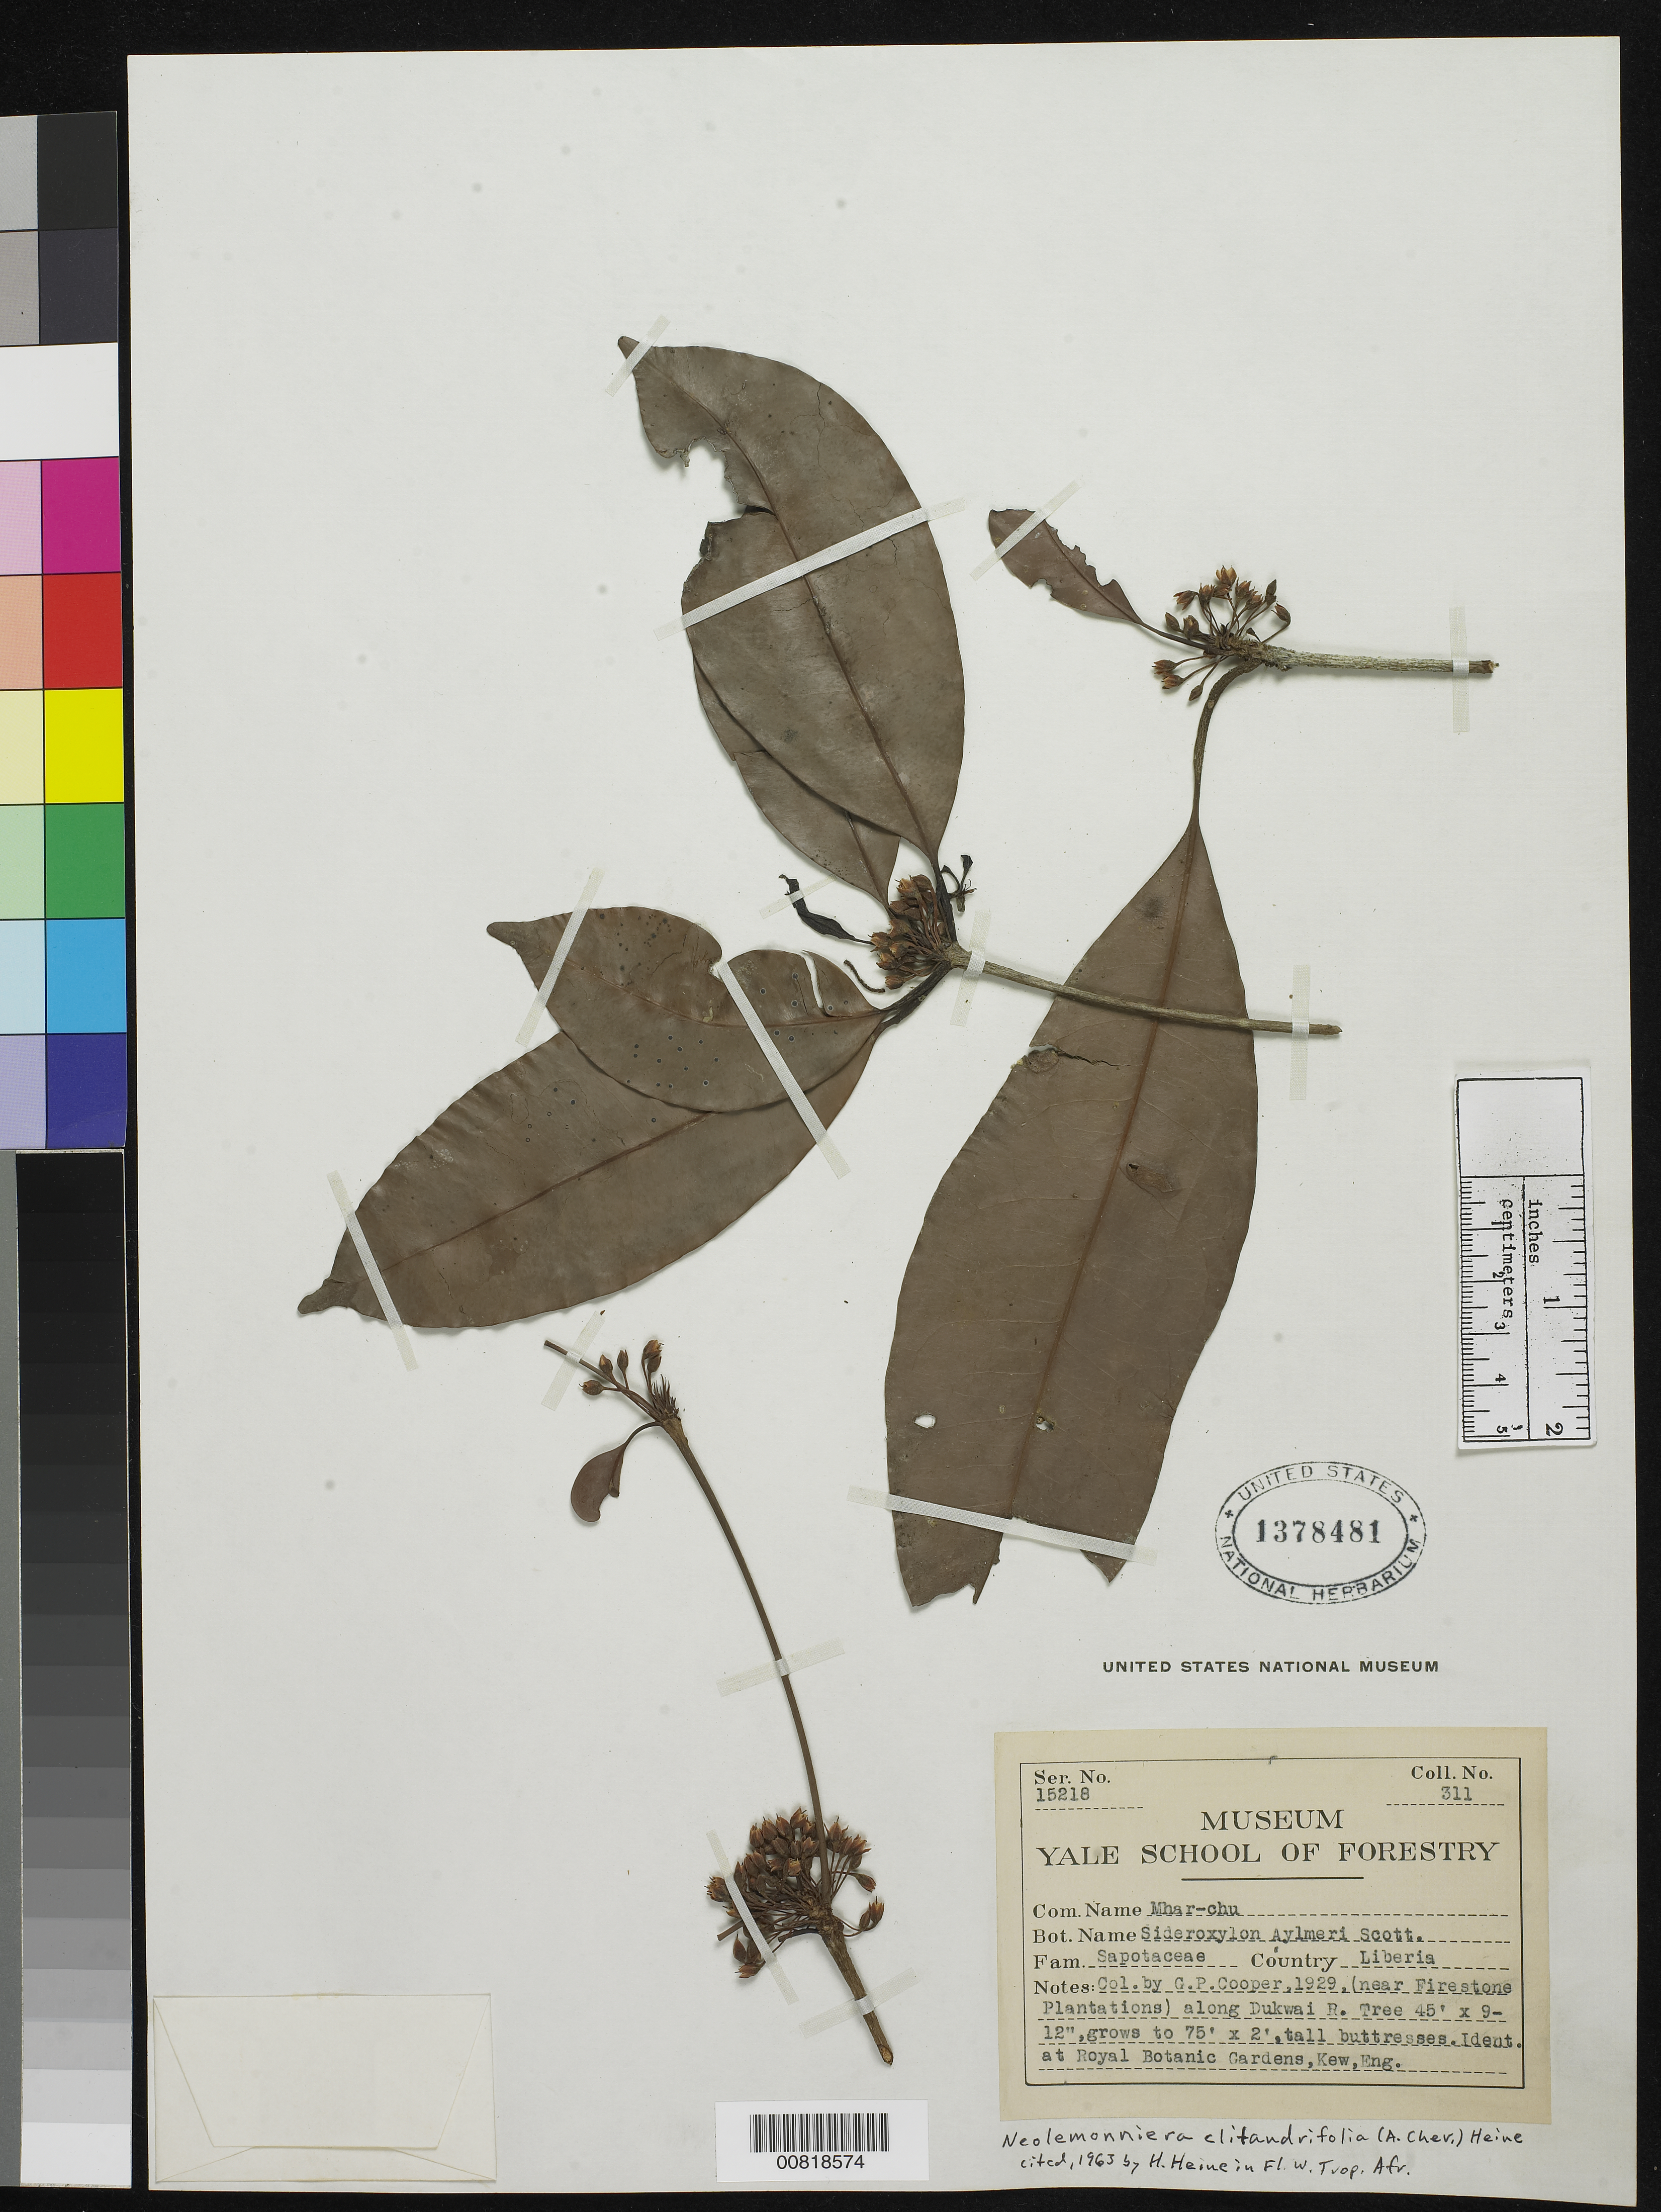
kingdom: Plantae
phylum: Tracheophyta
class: Magnoliopsida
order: Ericales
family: Sapotaceae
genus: Neolemonniera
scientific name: Neolemonniera clitrandrifolia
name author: (A. Chev.) Heine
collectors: G. Cooper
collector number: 311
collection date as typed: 1929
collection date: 1929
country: Liberia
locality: (near Firestone Plantations) along Dukwai River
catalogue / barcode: US 1378481